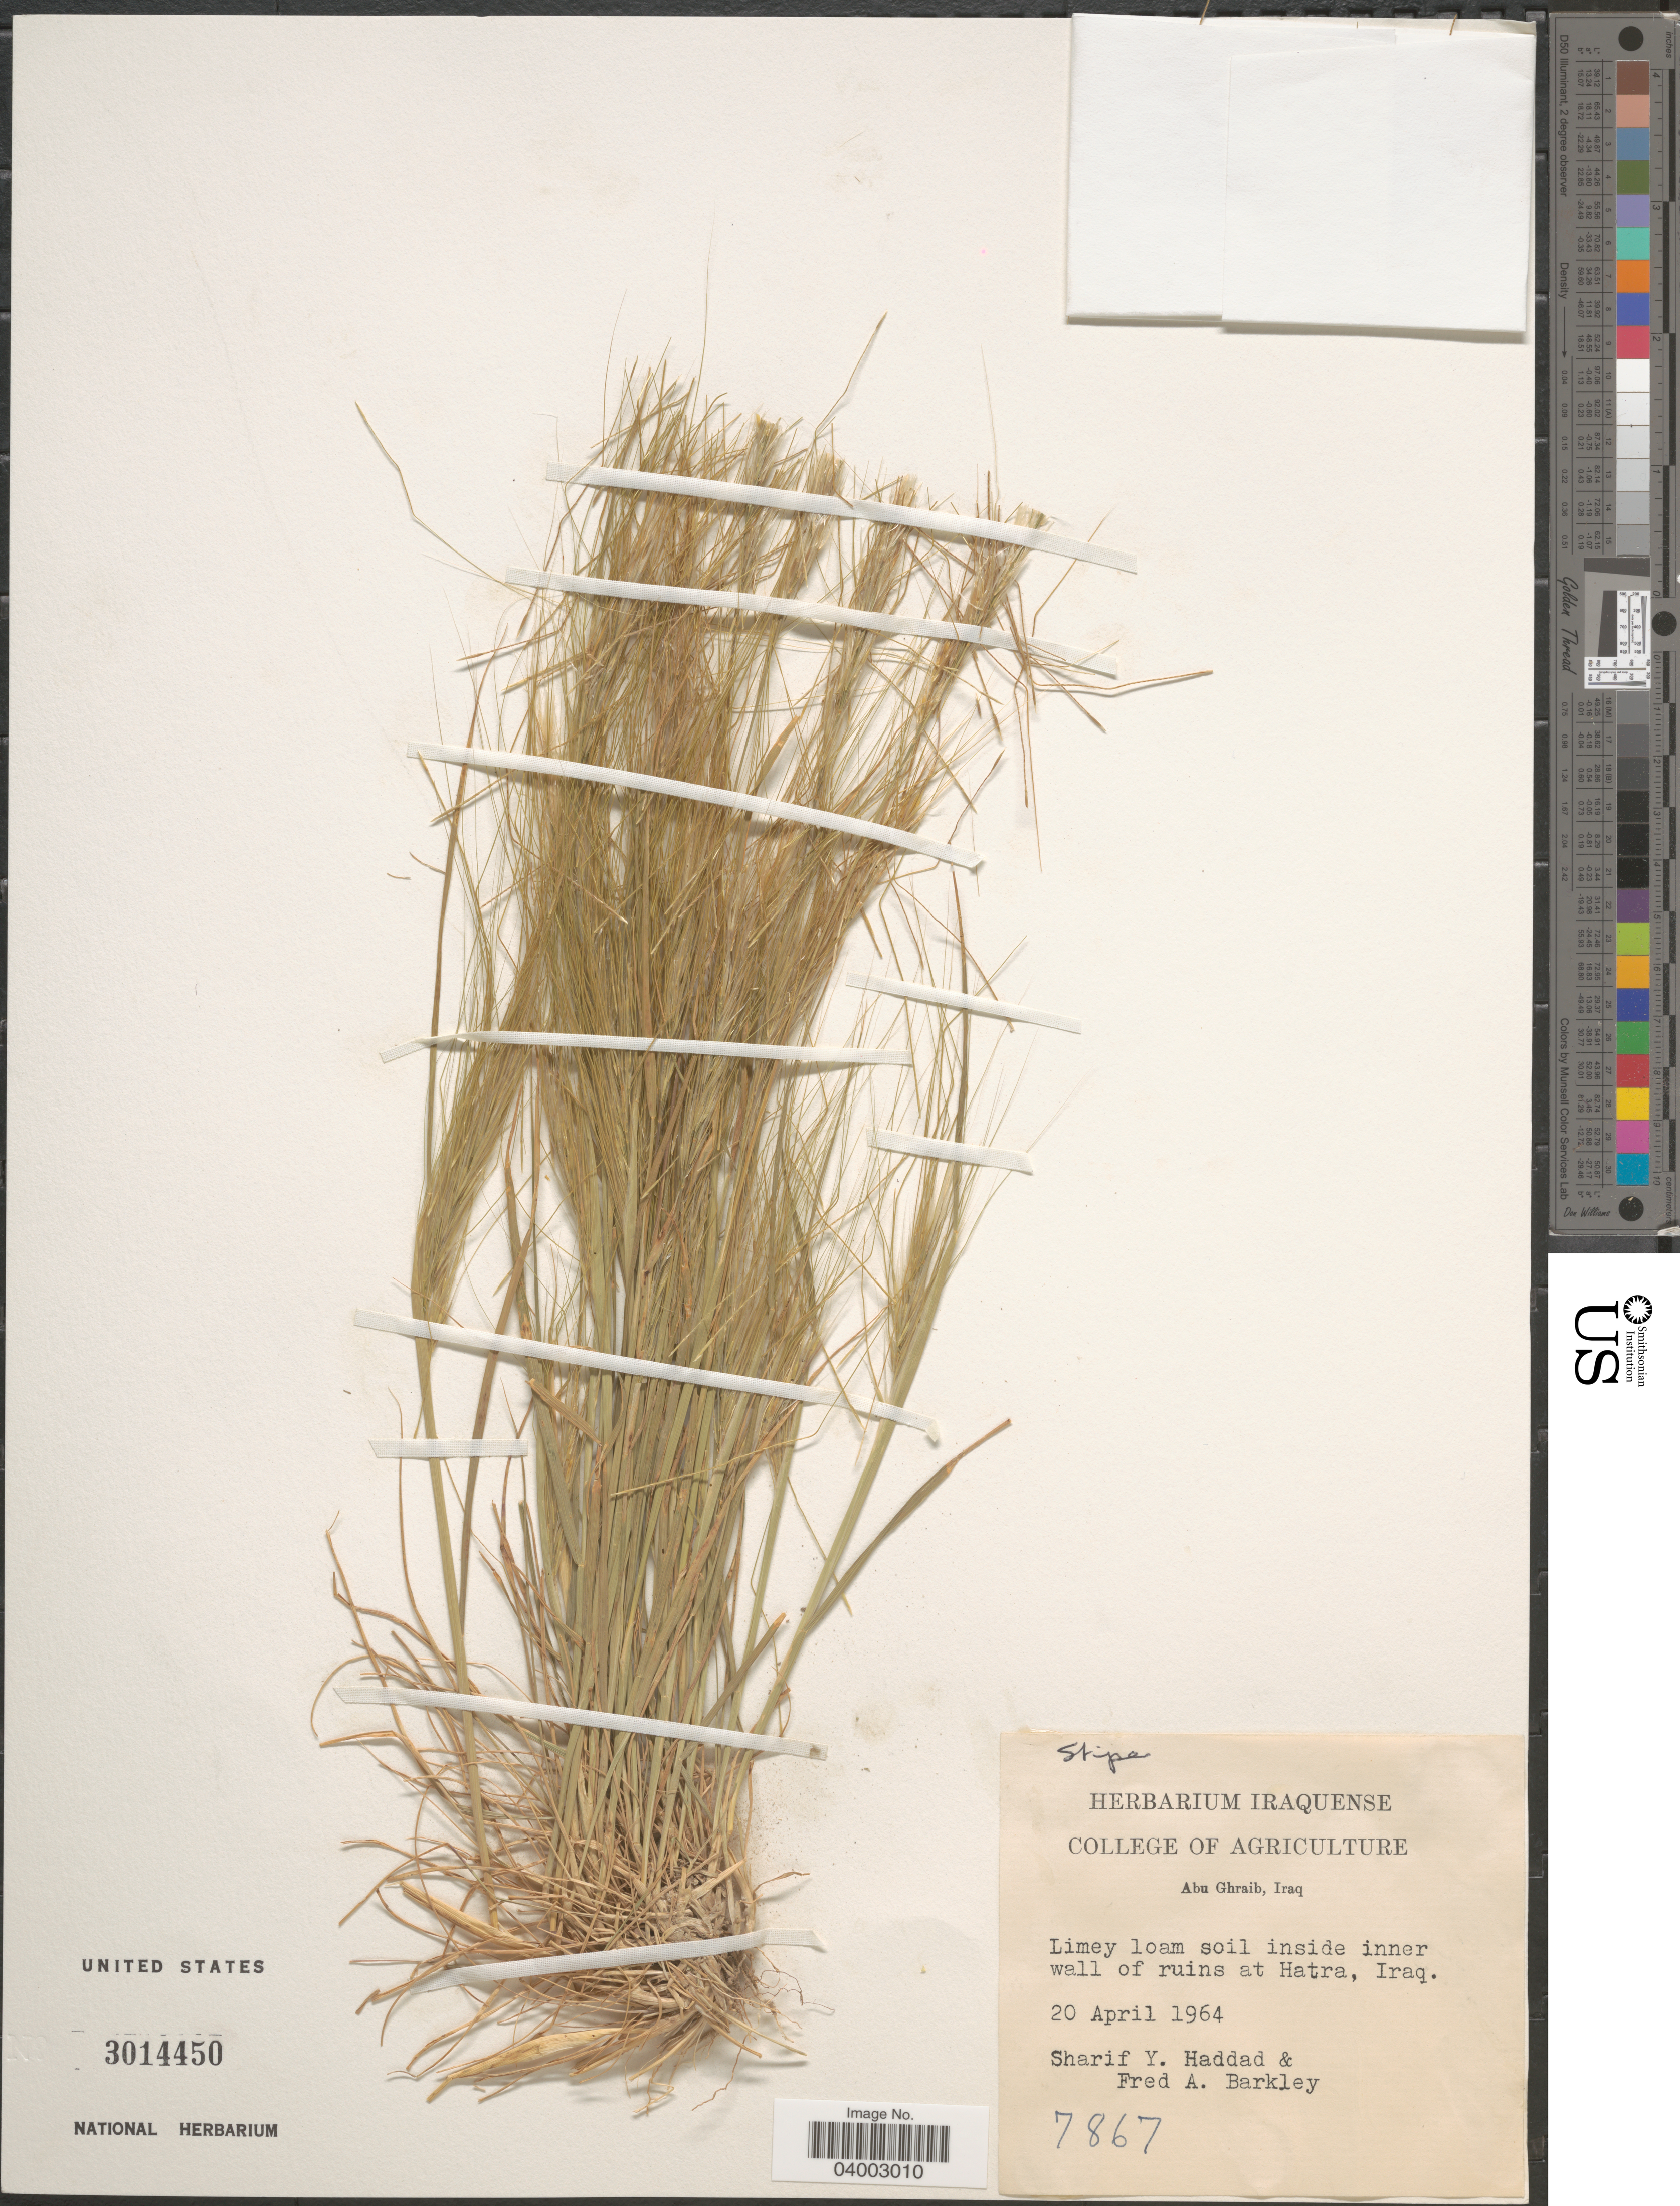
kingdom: Plantae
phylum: Tracheophyta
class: Liliopsida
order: Poales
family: Poaceae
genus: Stipa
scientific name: Stipa sp.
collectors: S. Haddad & F. A. Barkley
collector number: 7867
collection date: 1964-04-20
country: Iraq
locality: Limey loam soil inside inner wall of ruins at Hatra.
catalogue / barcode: US 3014450